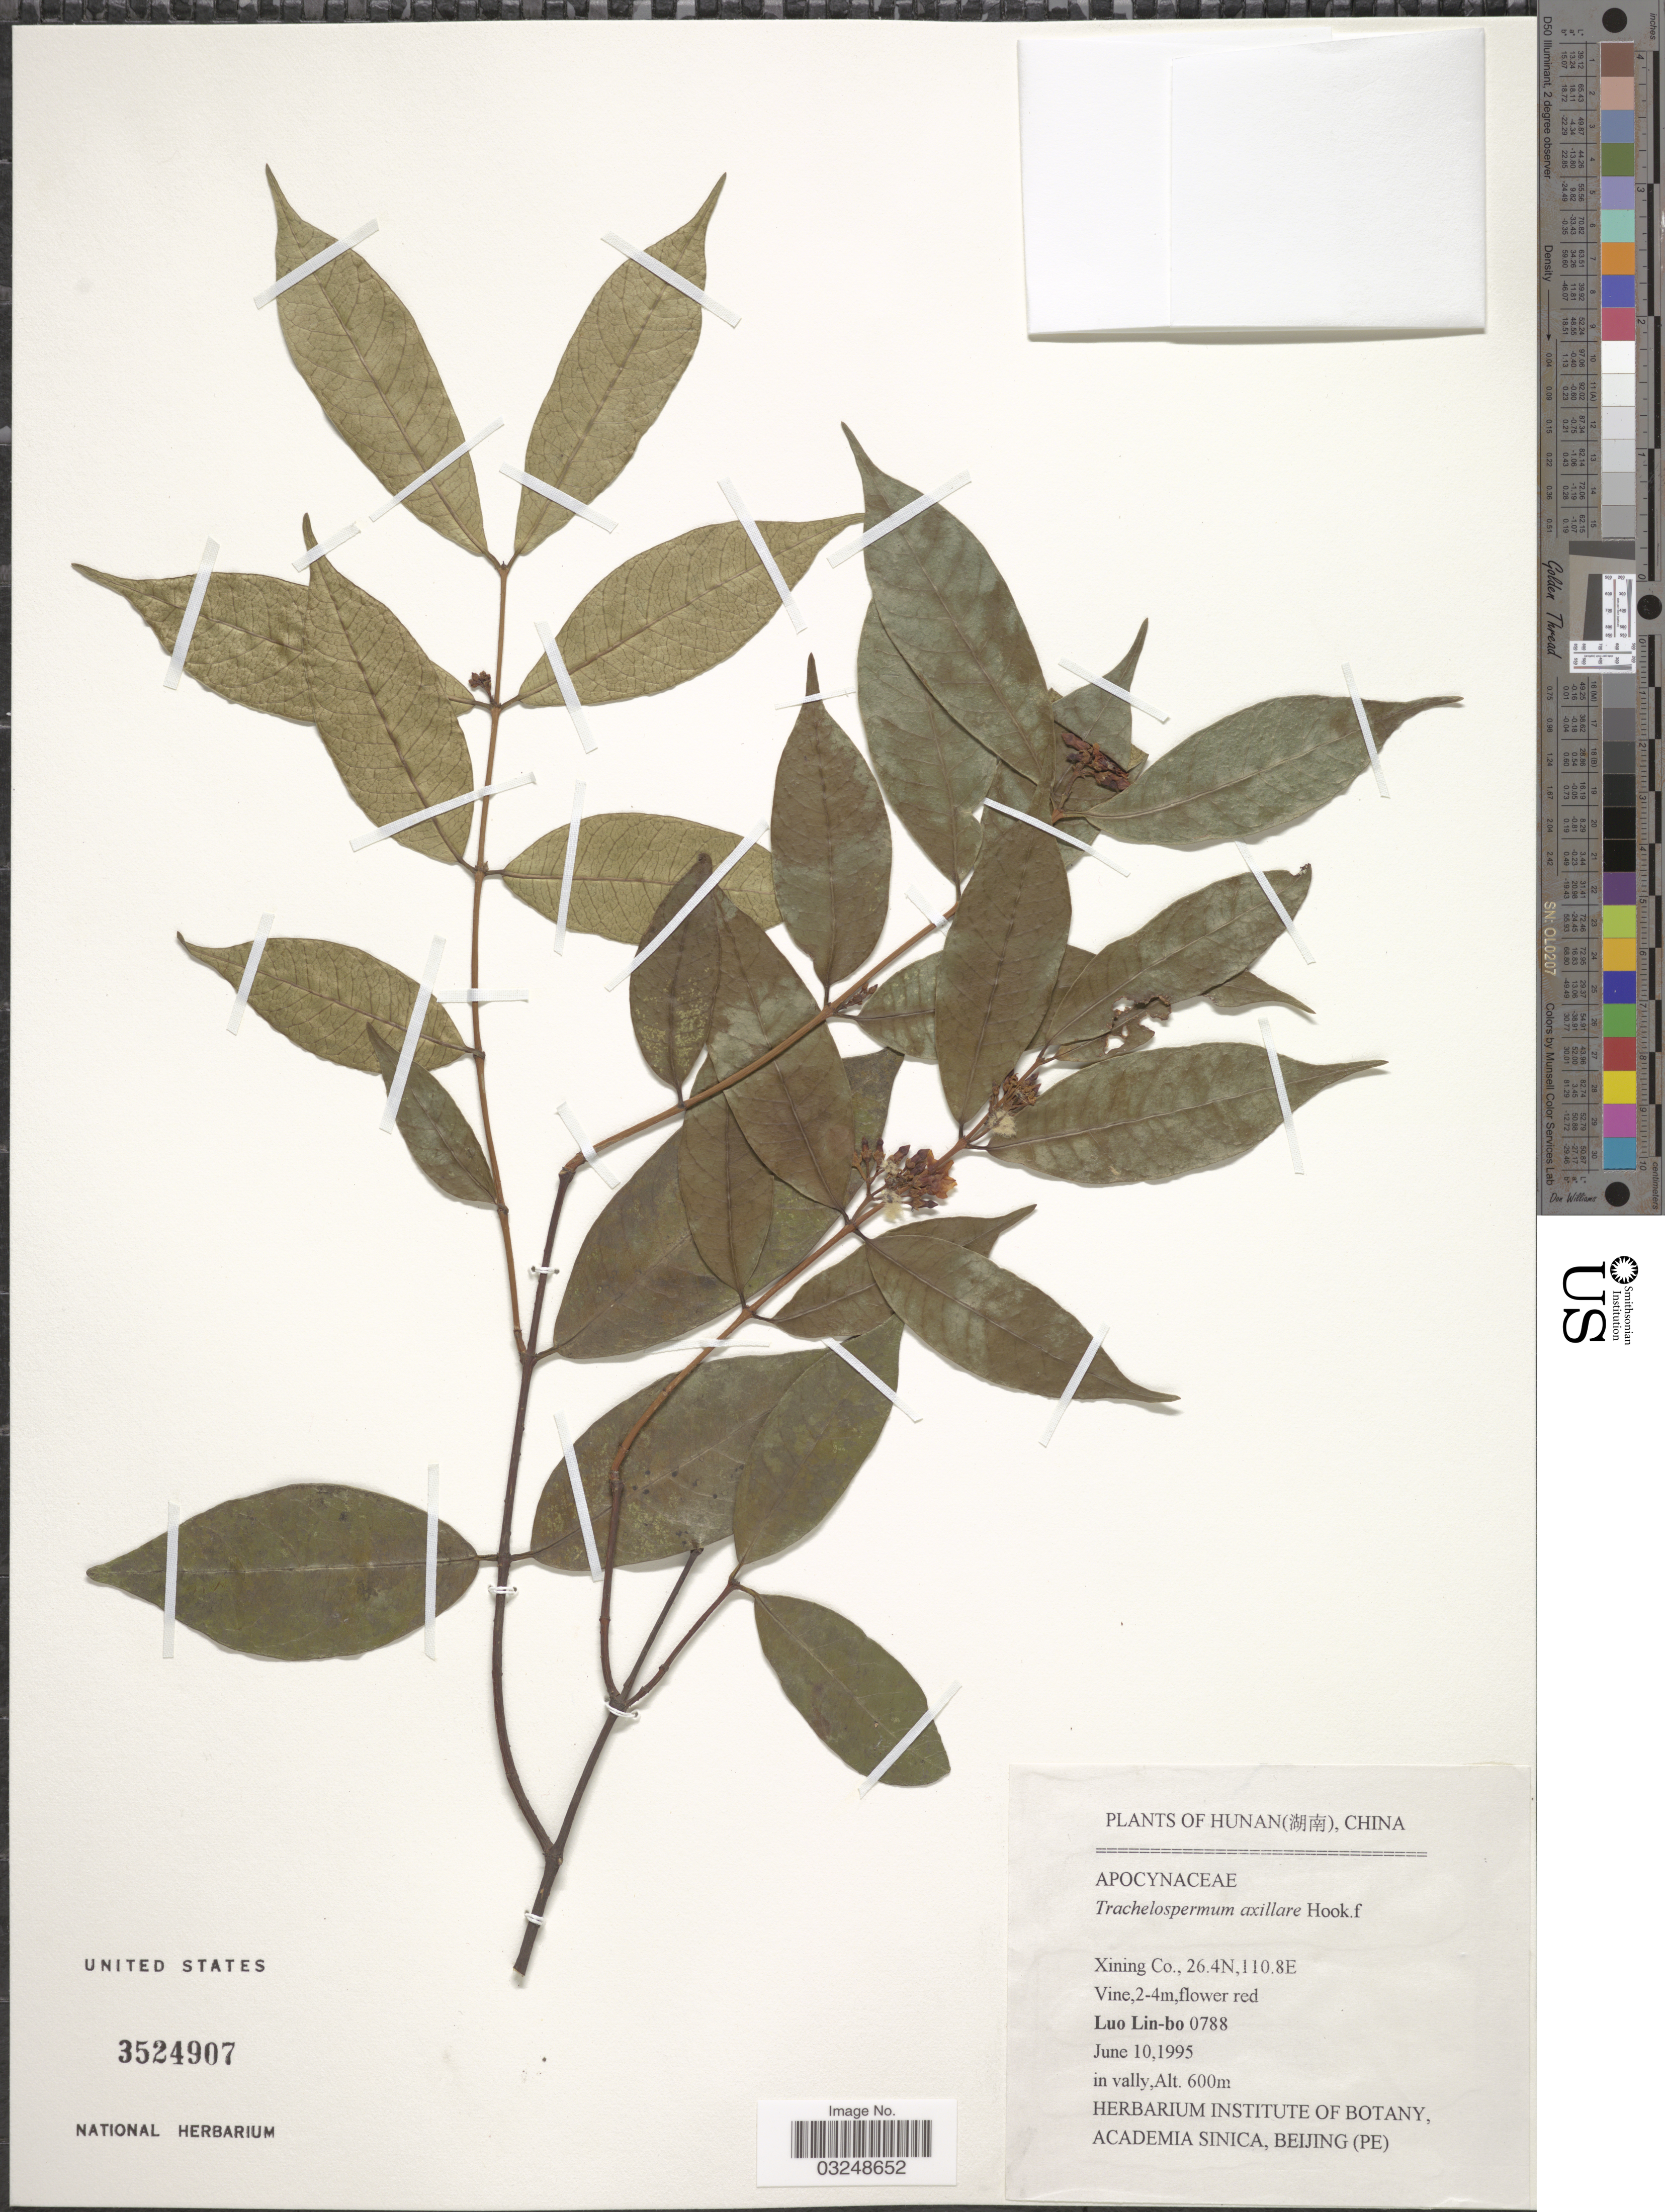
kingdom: Plantae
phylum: Tracheophyta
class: Magnoliopsida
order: Gentianales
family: Apocynaceae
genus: Trachelospermum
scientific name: Trachelospermum axillare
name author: Hook. f.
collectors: L. B. Luo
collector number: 0788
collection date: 1995-06-10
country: China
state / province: Hunan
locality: Xining Co.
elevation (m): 600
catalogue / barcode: US 3524907